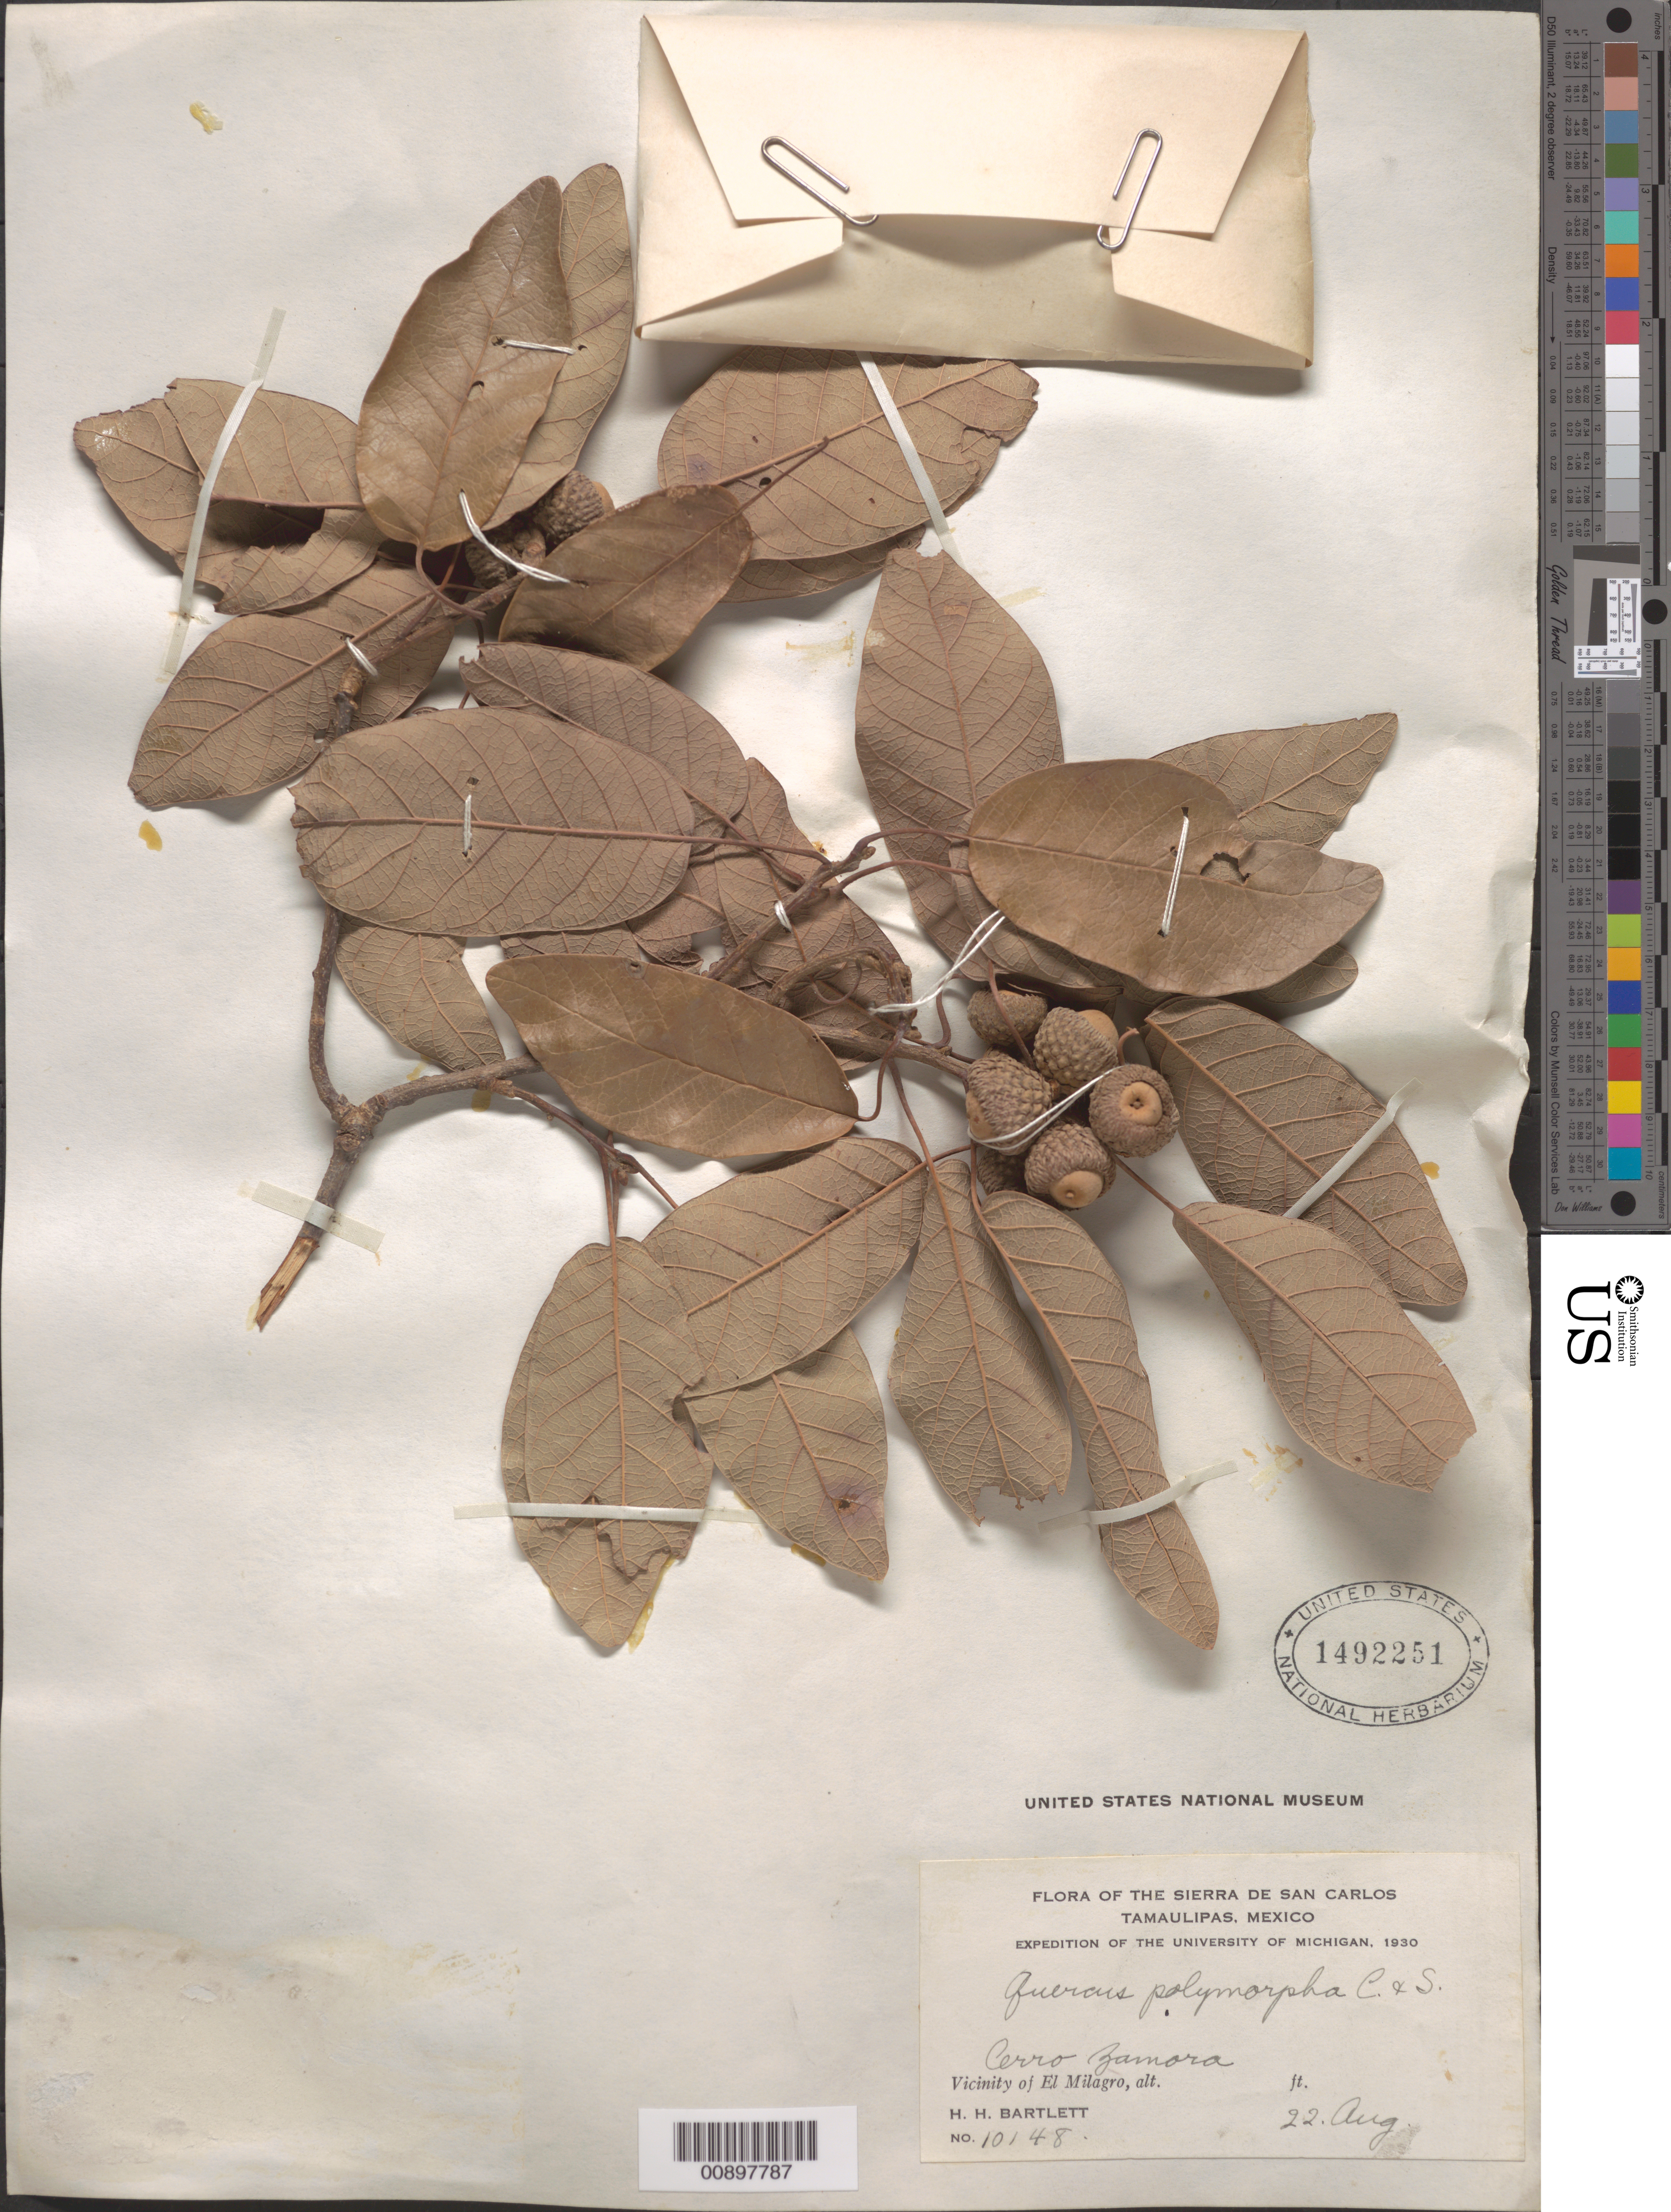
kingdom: Plantae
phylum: Tracheophyta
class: Magnoliopsida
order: Fagales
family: Fagaceae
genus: Quercus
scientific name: Quercus polymorpha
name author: Schltdl. & Cham.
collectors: H. H. Bartlett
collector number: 10148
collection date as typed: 22 Aug 1930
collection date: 1930-08-22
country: Mexico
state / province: Tamaulipas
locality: Cerro Zamora. Vicinity of El Milagro. Sierra de San Carlos, Tamaulipas.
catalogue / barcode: US 1492251